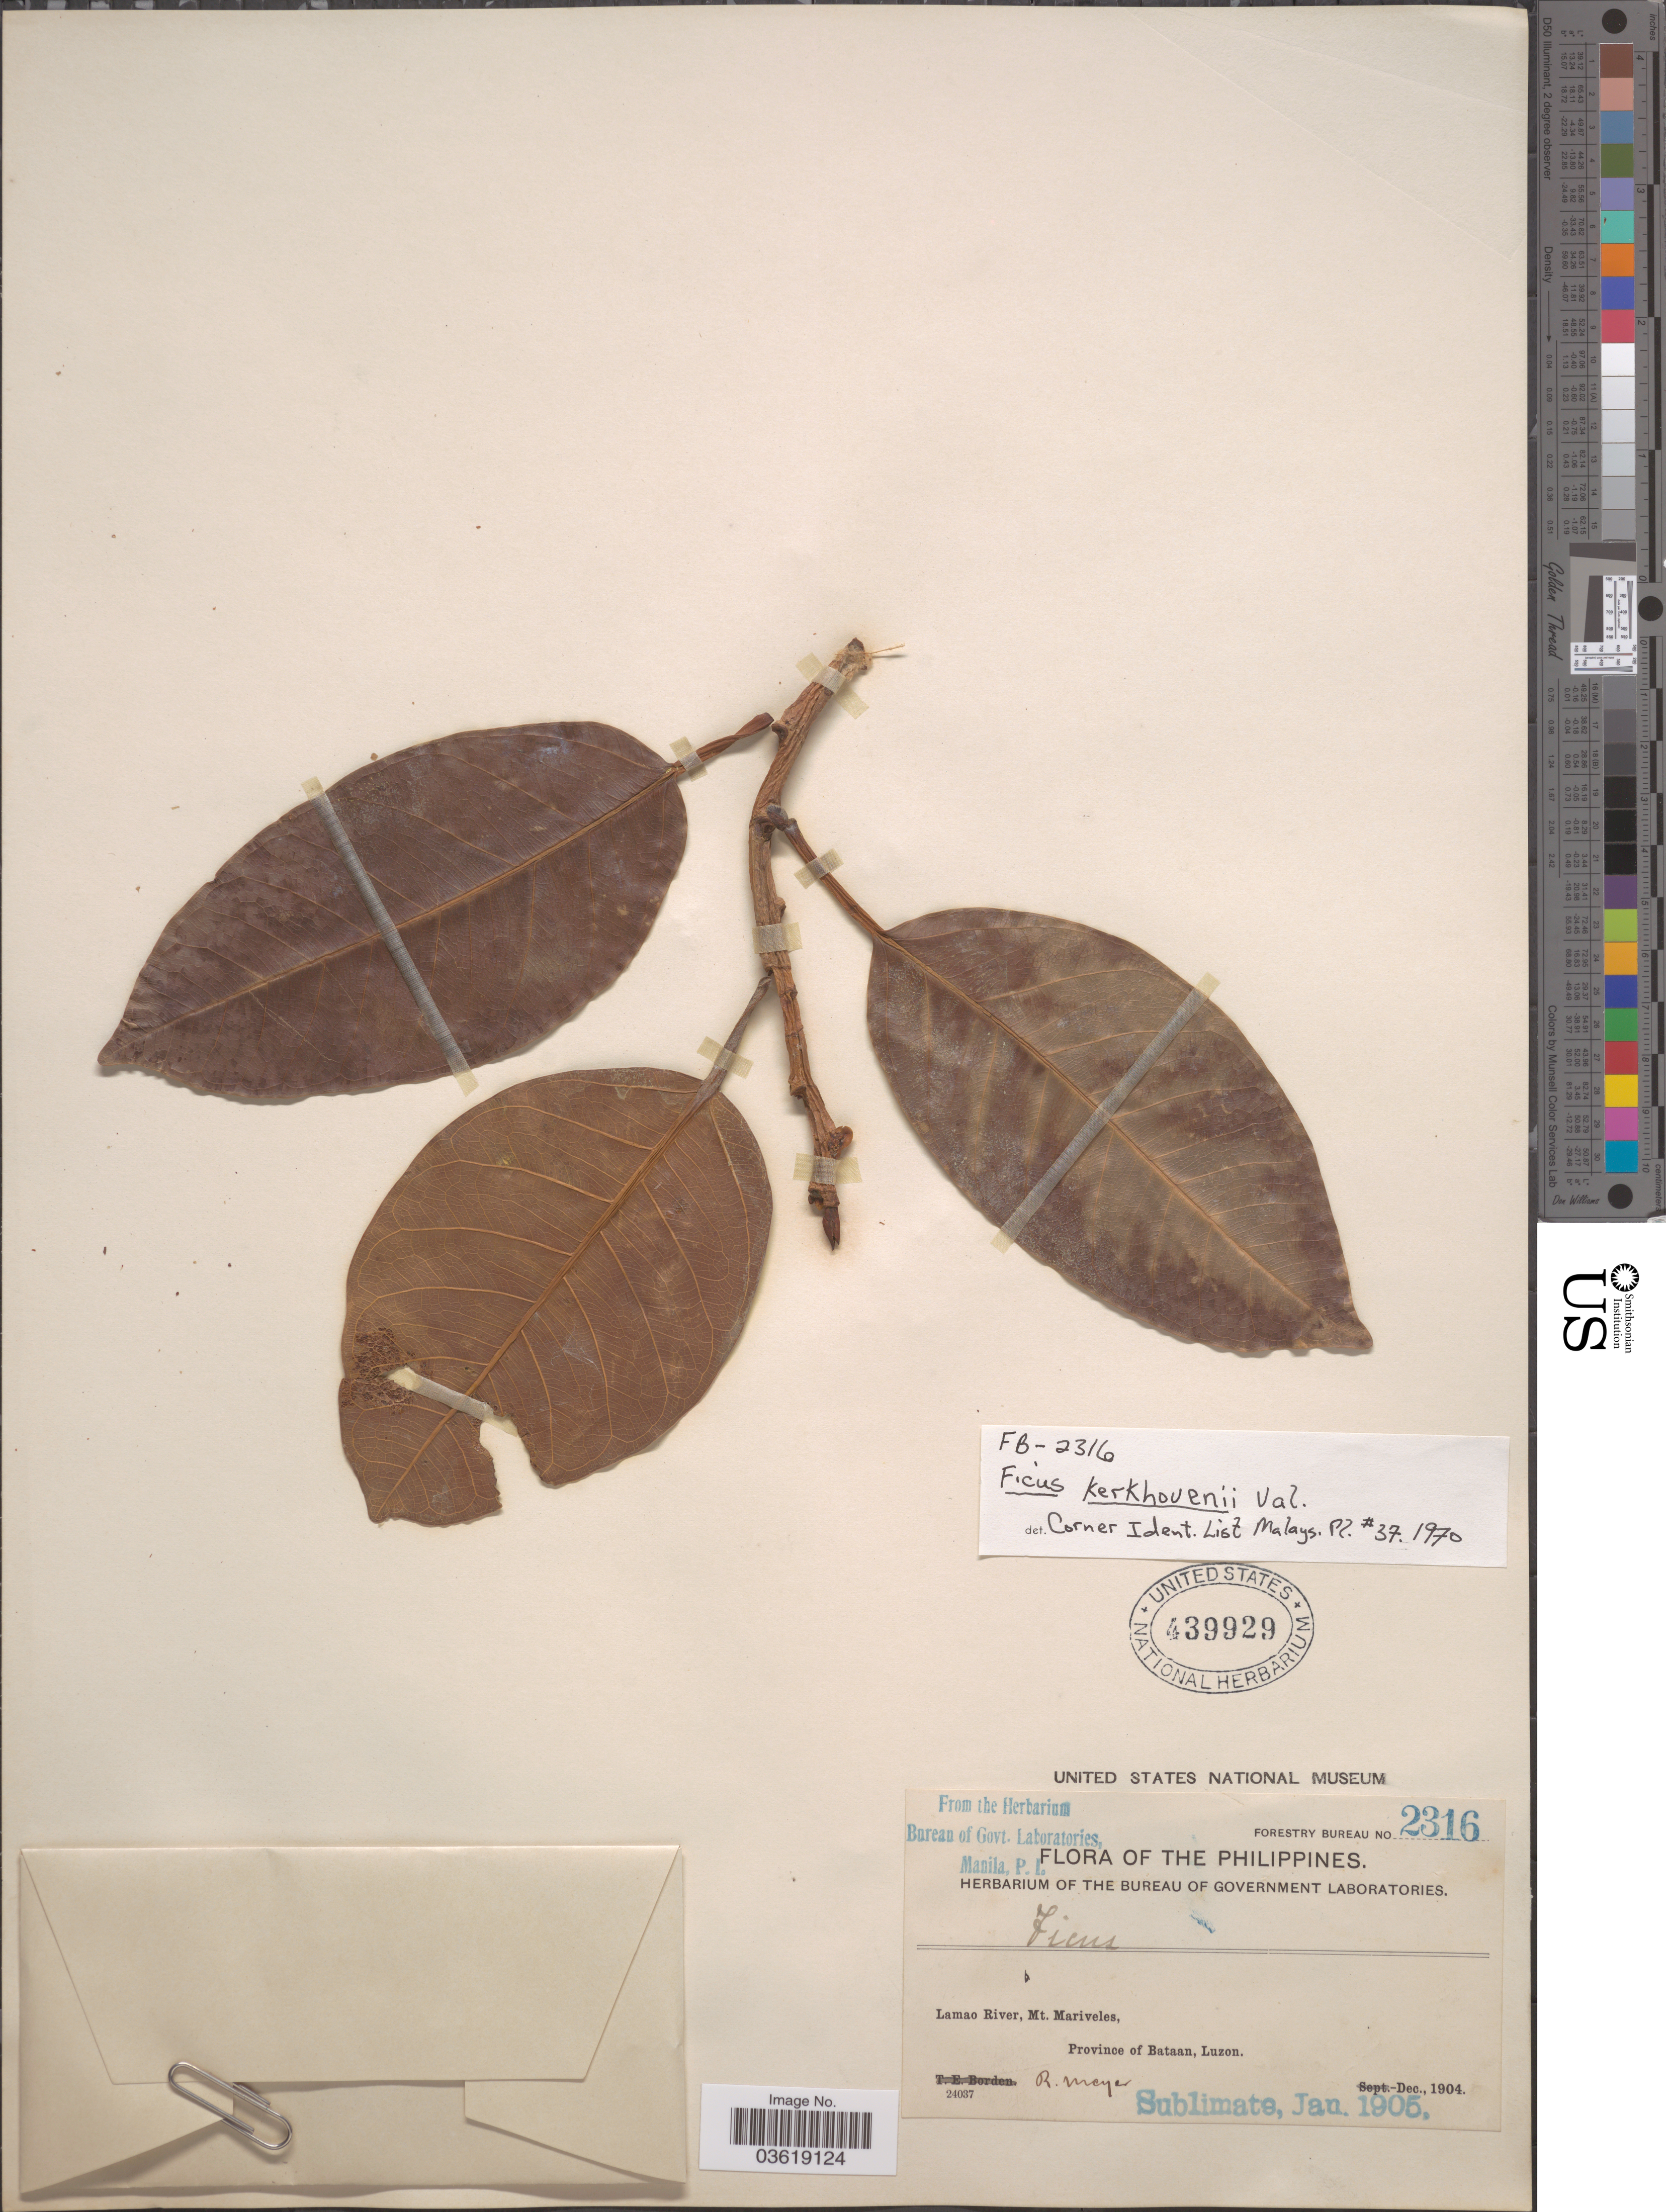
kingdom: Plantae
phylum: Tracheophyta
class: Magnoliopsida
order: Rosales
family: Moraceae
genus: Ficus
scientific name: Ficus kerkhovenii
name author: Koord. & Valeton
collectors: R. Meyer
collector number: Forestry Bureau 2316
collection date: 1904-12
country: Philippines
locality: Lamao River, Mt. Mariveles, Province of Bataan, Luzon.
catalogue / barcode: US 439929